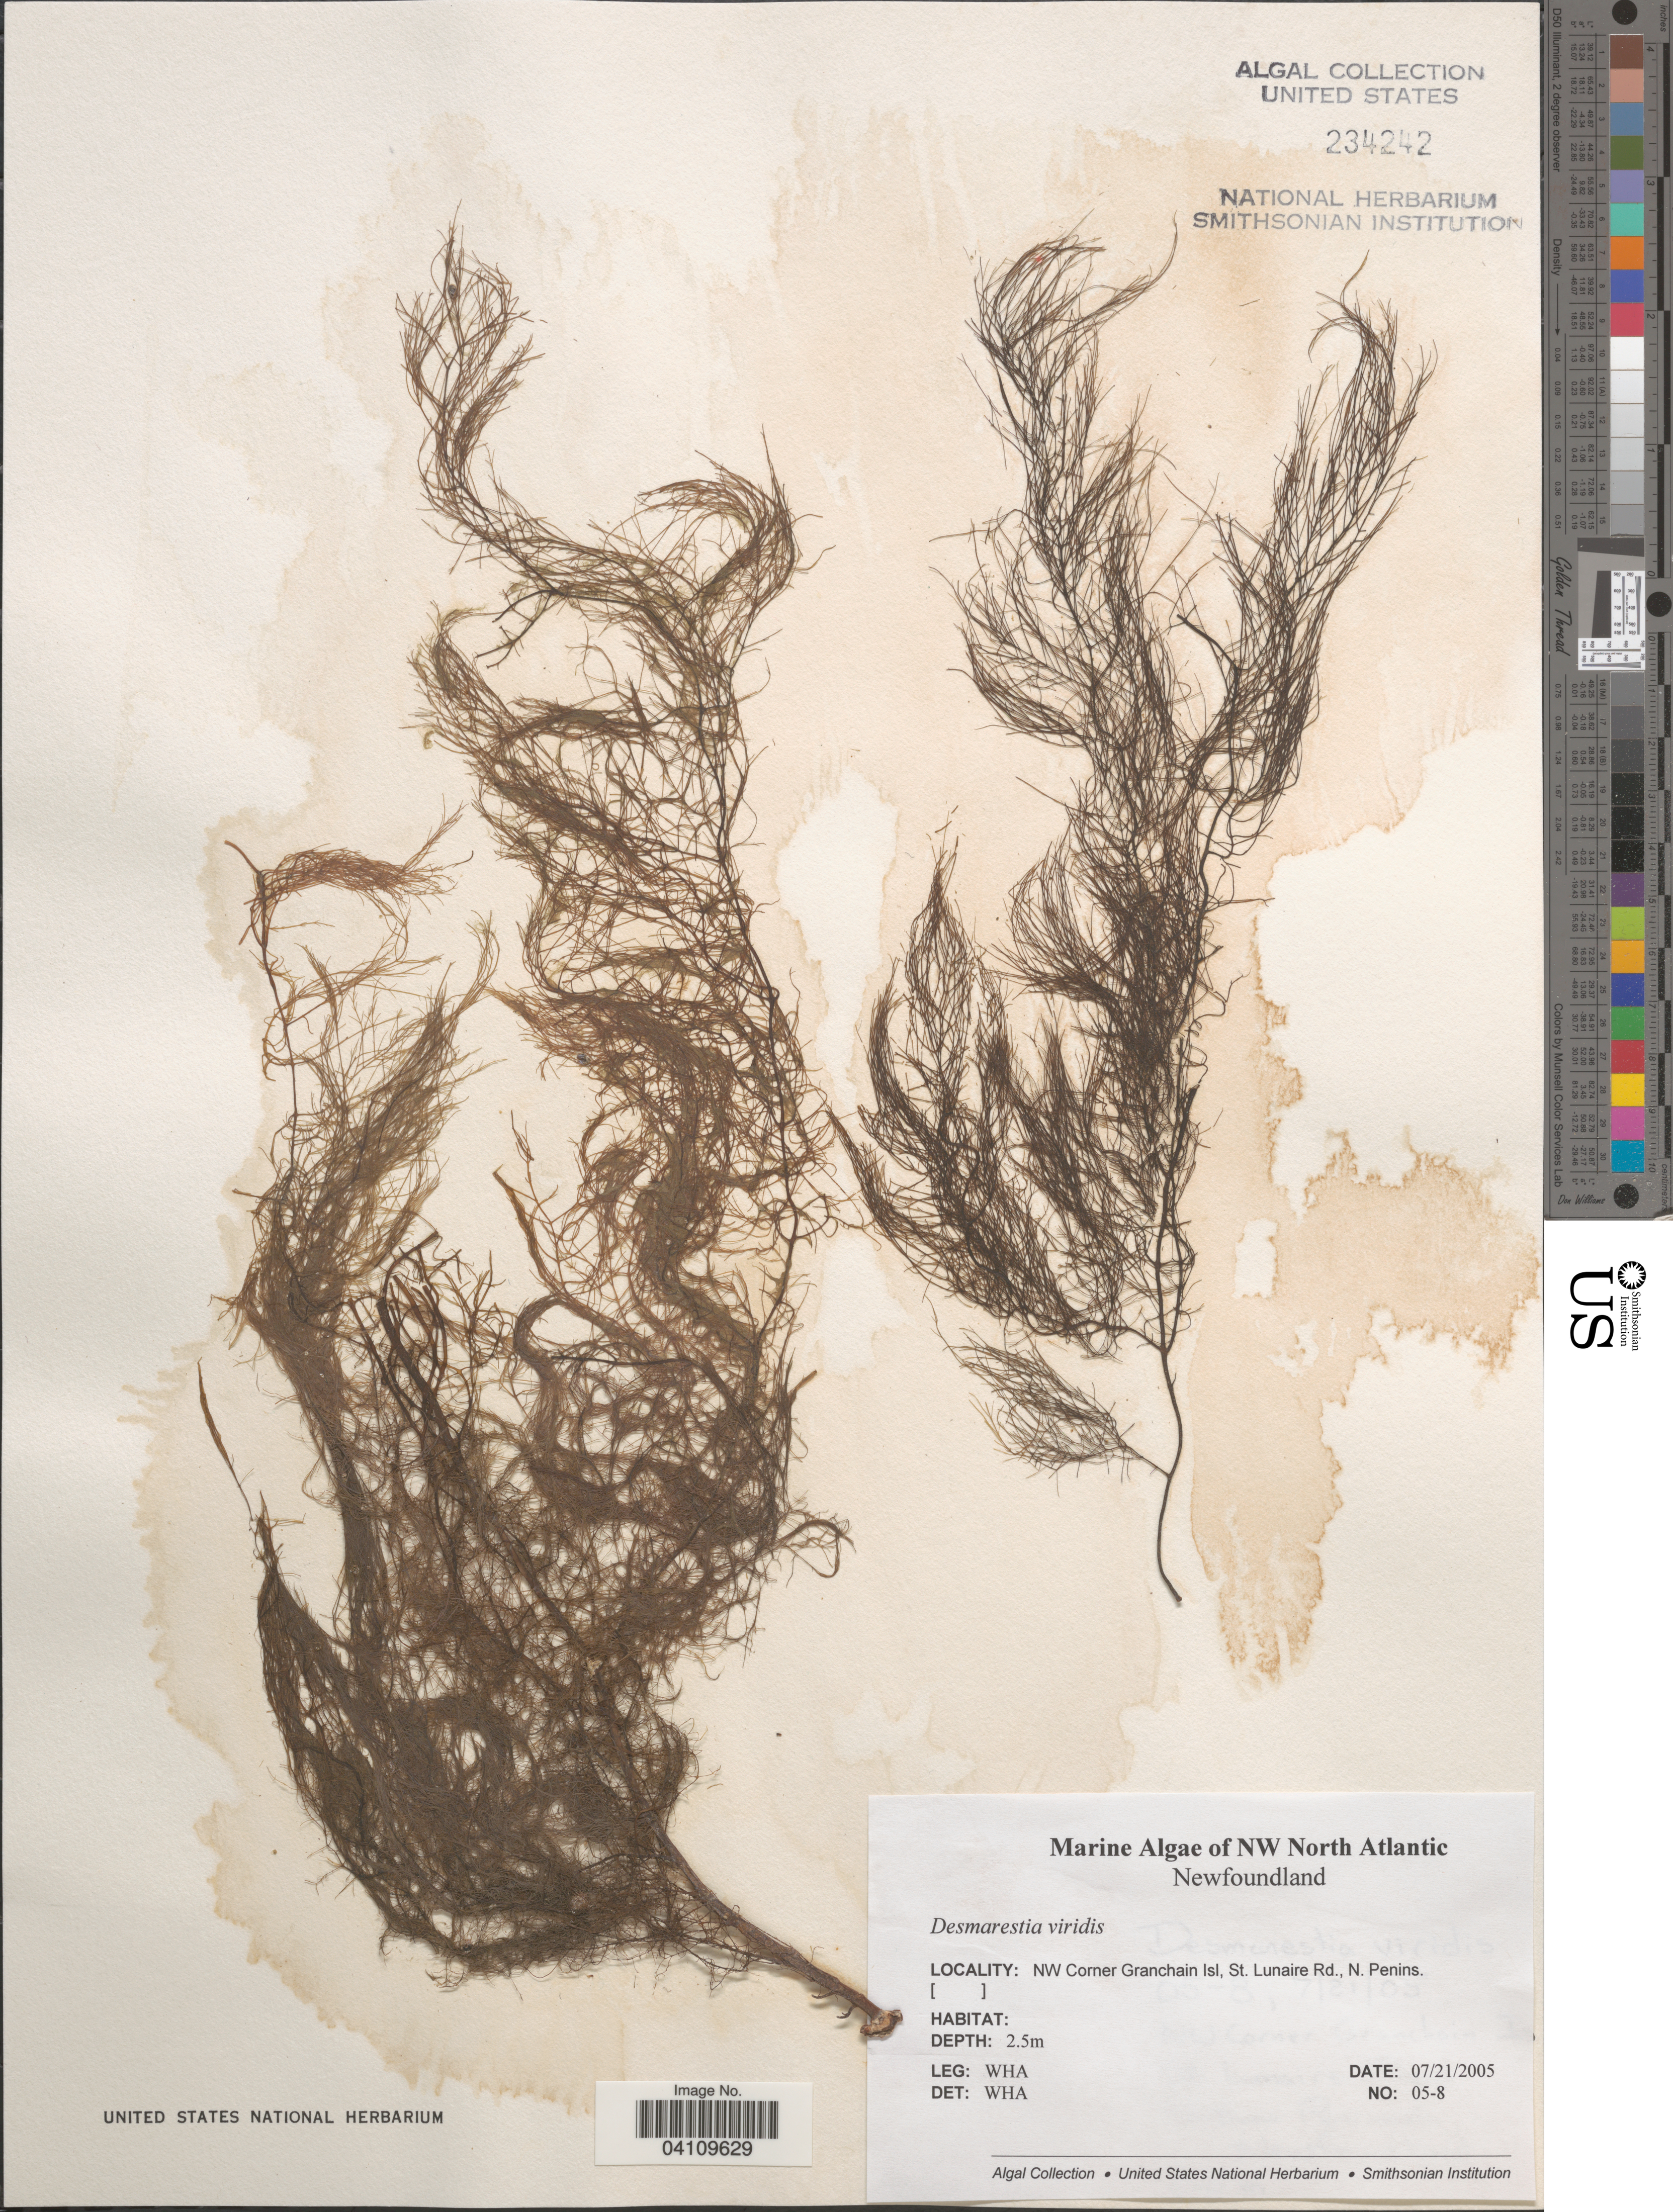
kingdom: Chromista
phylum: Ochrophyta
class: Phaeophyceae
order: Desmarestiales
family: Desmarestiaceae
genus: Desmarestia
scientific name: Desmarestia viridis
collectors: W. H. Adey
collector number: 05-8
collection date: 2005-07-21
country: Canada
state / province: Newfoundland and Labrador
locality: NW North Atlantic. NW Corner Granchain Is, St. Lunaire Rd., N. Penins.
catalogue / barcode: US 234242